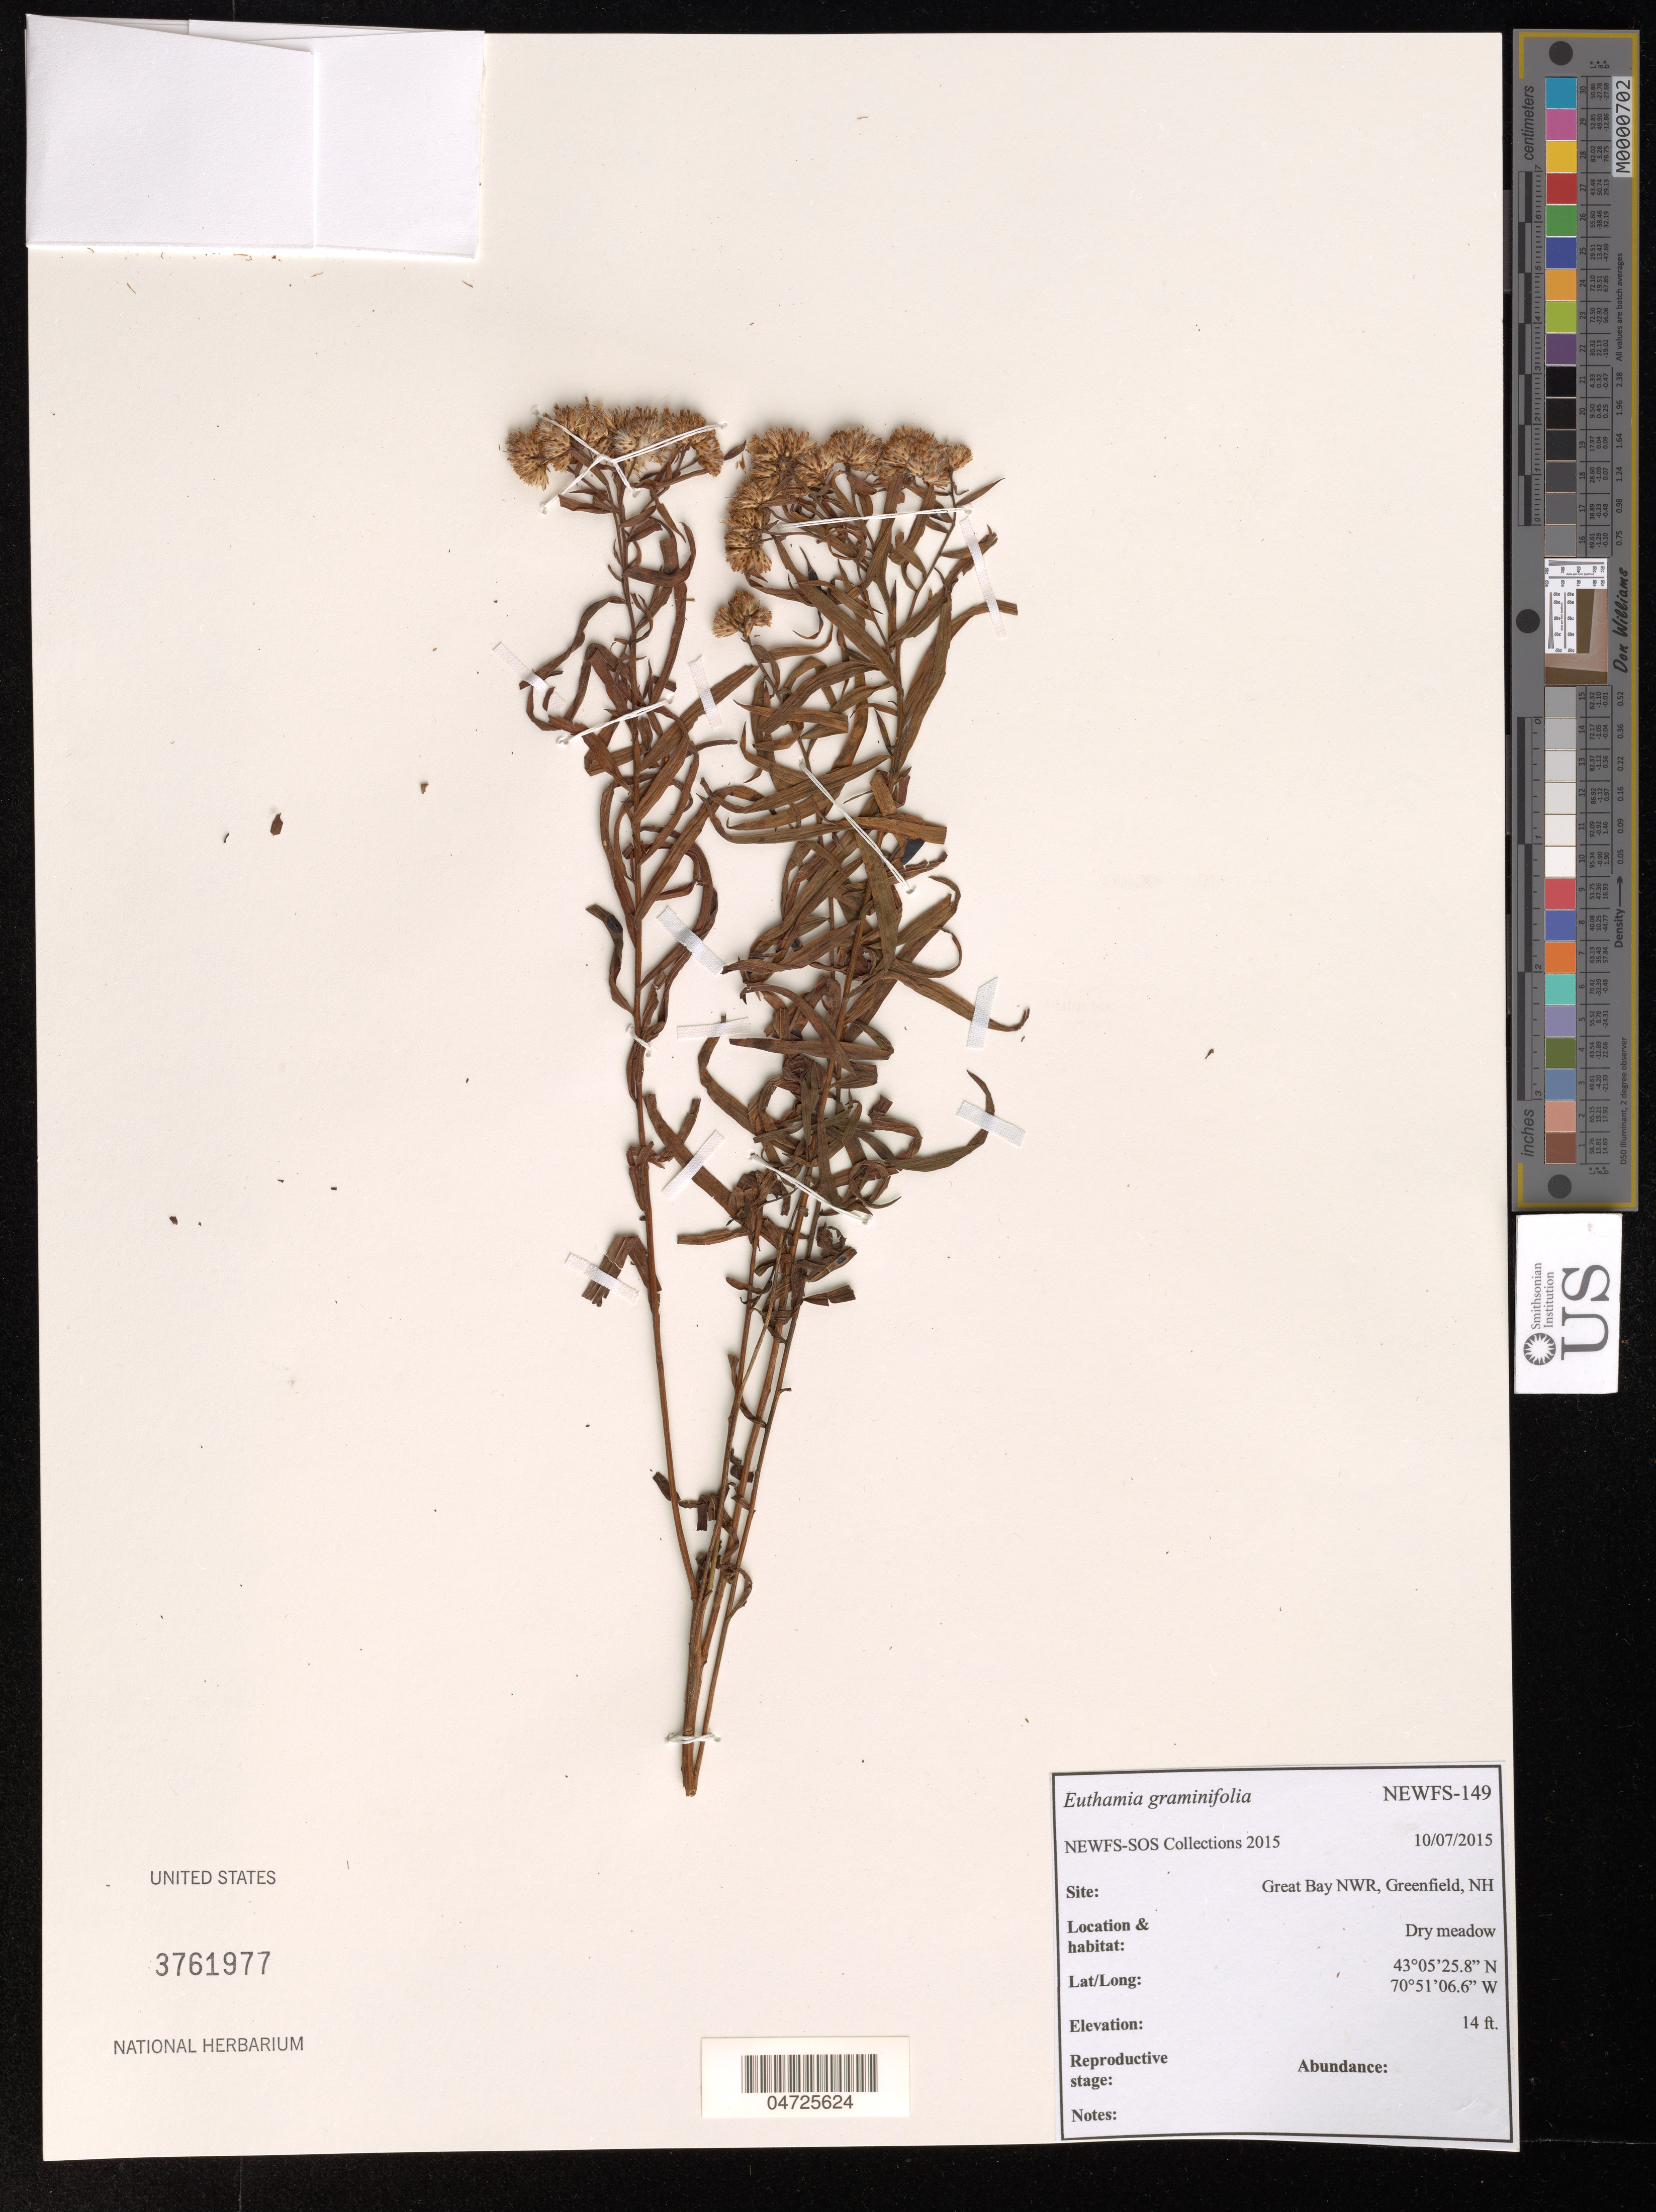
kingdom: Plantae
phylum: Tracheophyta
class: Magnoliopsida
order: Asterales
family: Asteraceae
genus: Euthamia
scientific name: Euthamia graminifolia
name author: (L.) Nutt.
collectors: NEWFS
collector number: NEWFS-149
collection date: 2015-10-07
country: United States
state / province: New Hampshire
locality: Great Bay NWR.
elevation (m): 4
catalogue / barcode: US 3761977